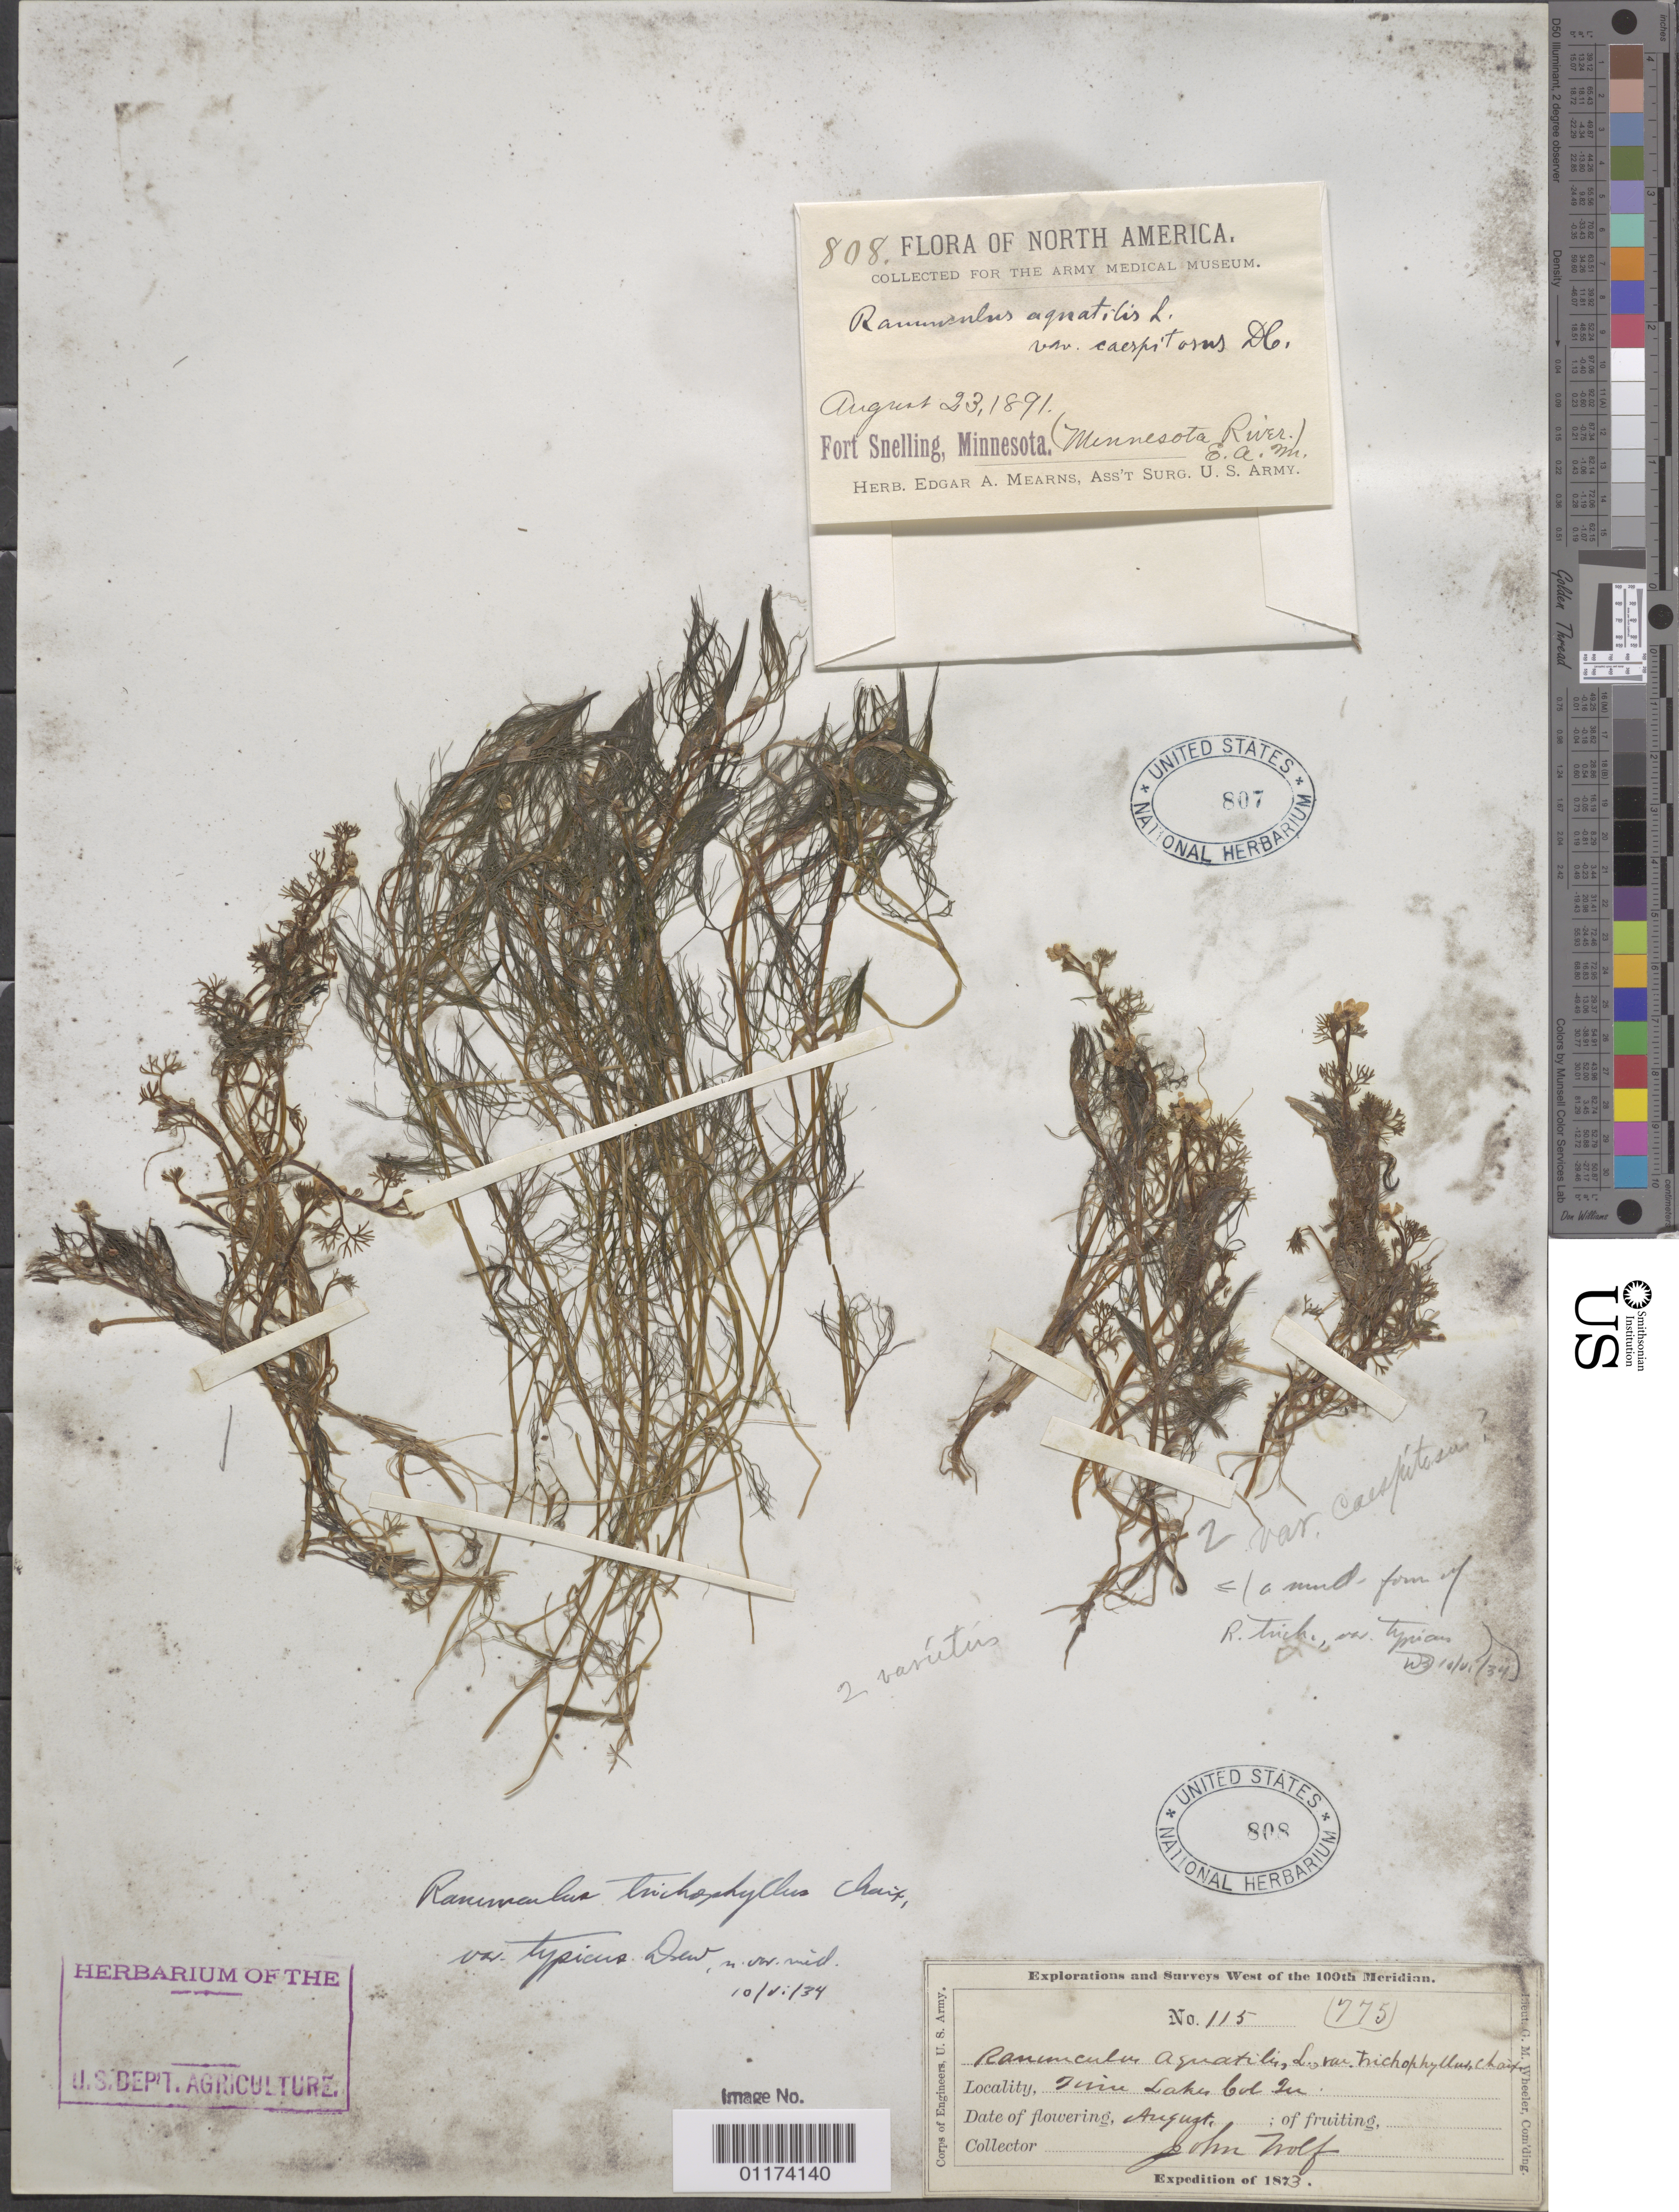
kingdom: Plantae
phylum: Tracheophyta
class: Magnoliopsida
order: Ranunculales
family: Ranunculaceae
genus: Ranunculus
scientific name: Ranunculus trichophyllus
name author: Chaix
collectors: E. A. Mearns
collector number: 808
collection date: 1891-08-23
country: United States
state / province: Minnesota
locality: Fort Snelling.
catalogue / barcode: US 807-2